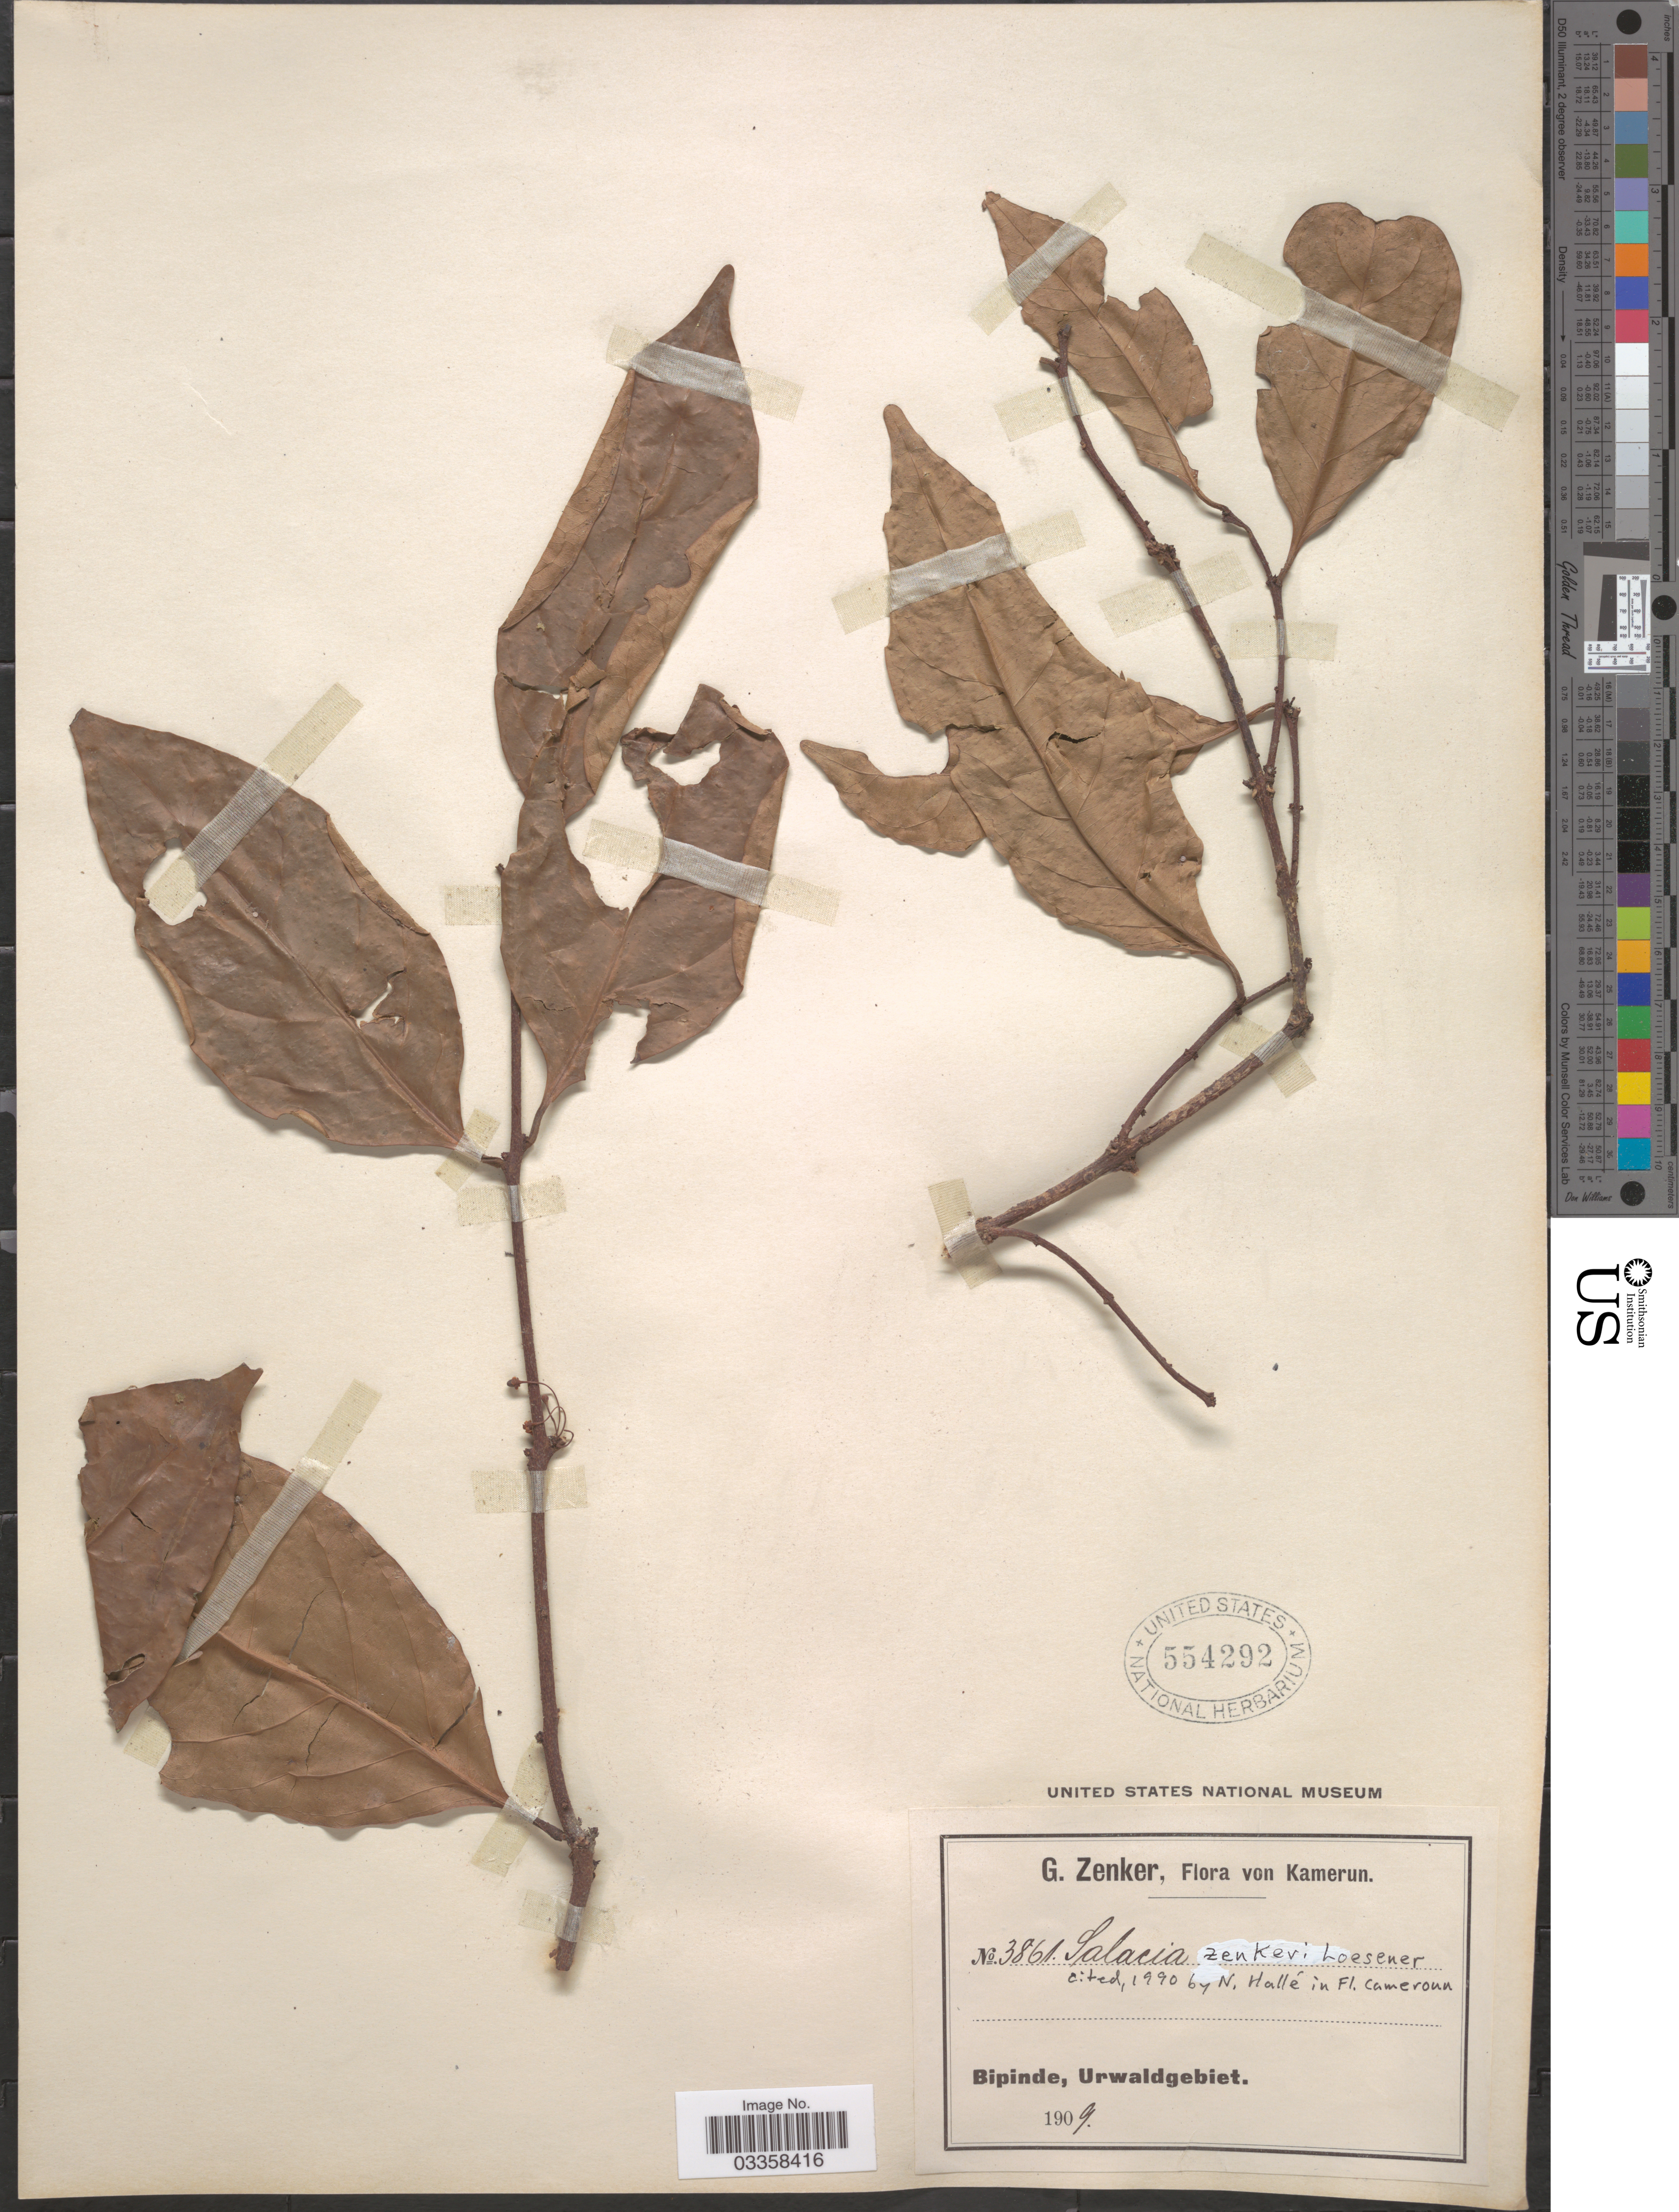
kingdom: Plantae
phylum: Tracheophyta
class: Magnoliopsida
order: Celastrales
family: Celastraceae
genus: Salacia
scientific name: Salacia zenkeri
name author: Loes.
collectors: G. A. Zenker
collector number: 3861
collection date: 1909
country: Cameroon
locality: Kamerun. Bipinde, Urwaldgebiet.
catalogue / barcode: US 554292